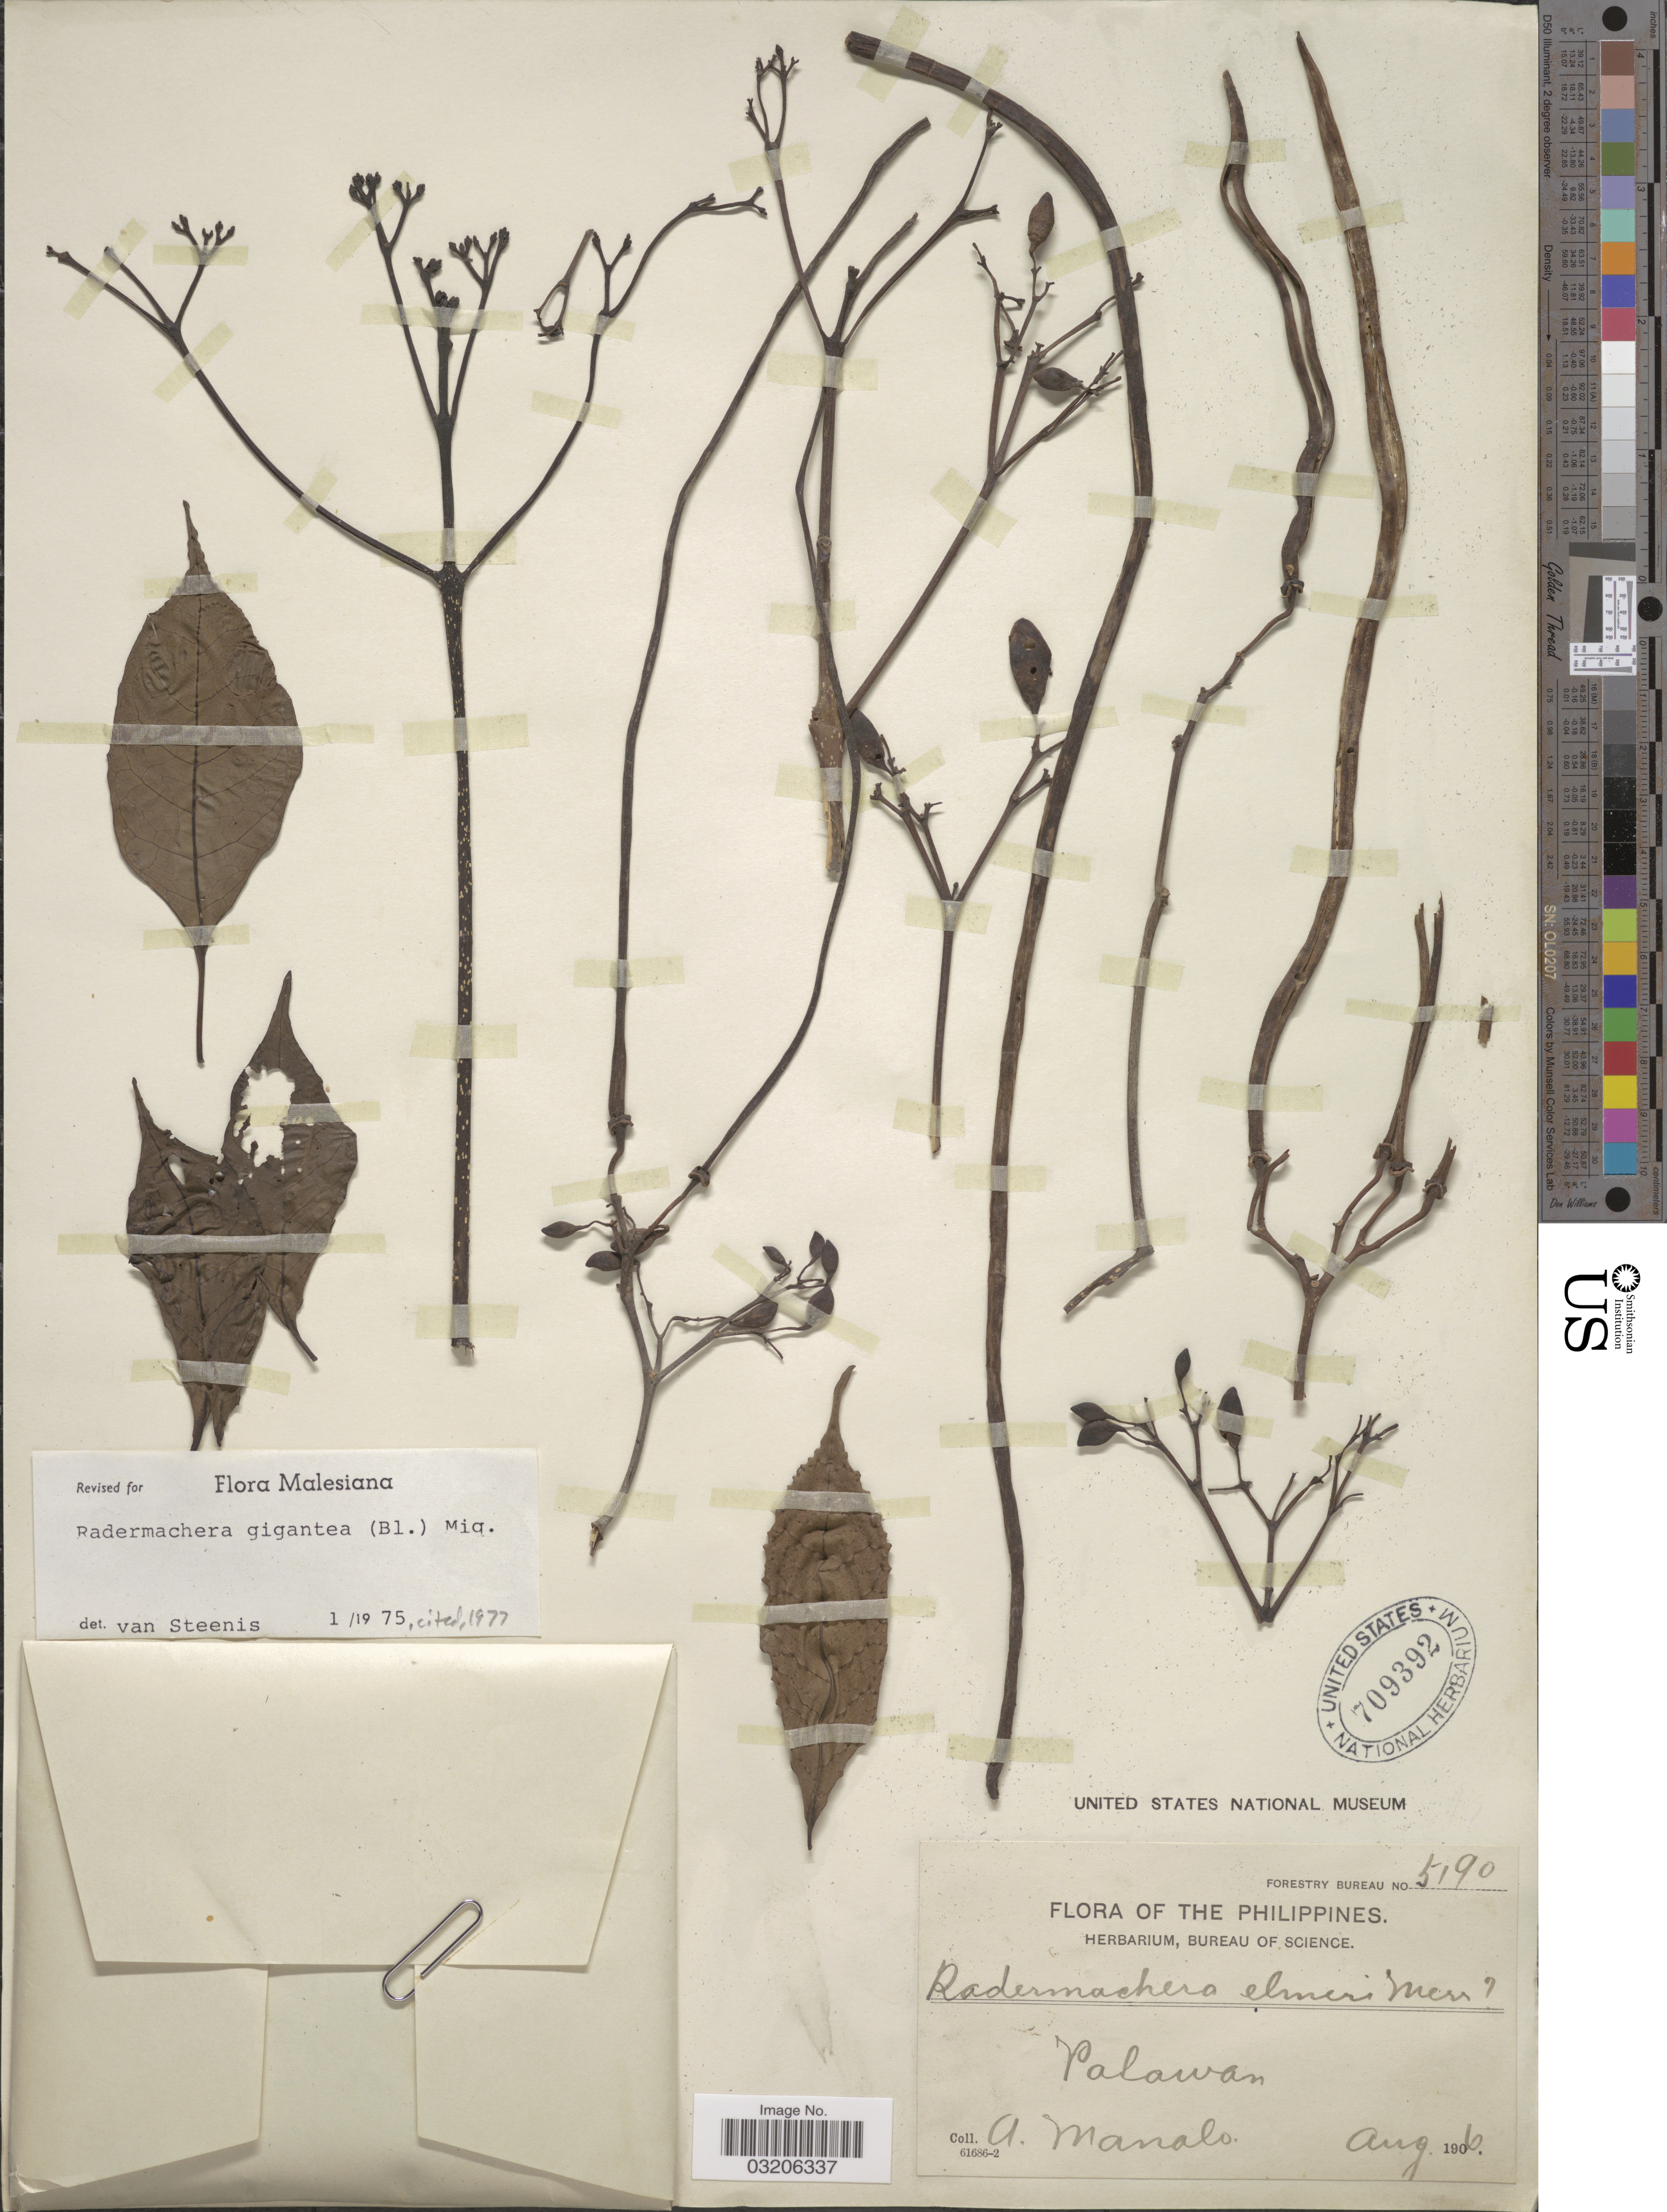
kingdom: Plantae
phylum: Tracheophyta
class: Magnoliopsida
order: Lamiales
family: Bignoniaceae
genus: Radermachera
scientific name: Radermachera gigantea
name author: (Blume) Miq.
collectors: A. Manalo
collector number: Forestry Bureau 5190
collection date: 1906-08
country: Philippines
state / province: Mimaropa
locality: Palawan.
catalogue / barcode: US 709392